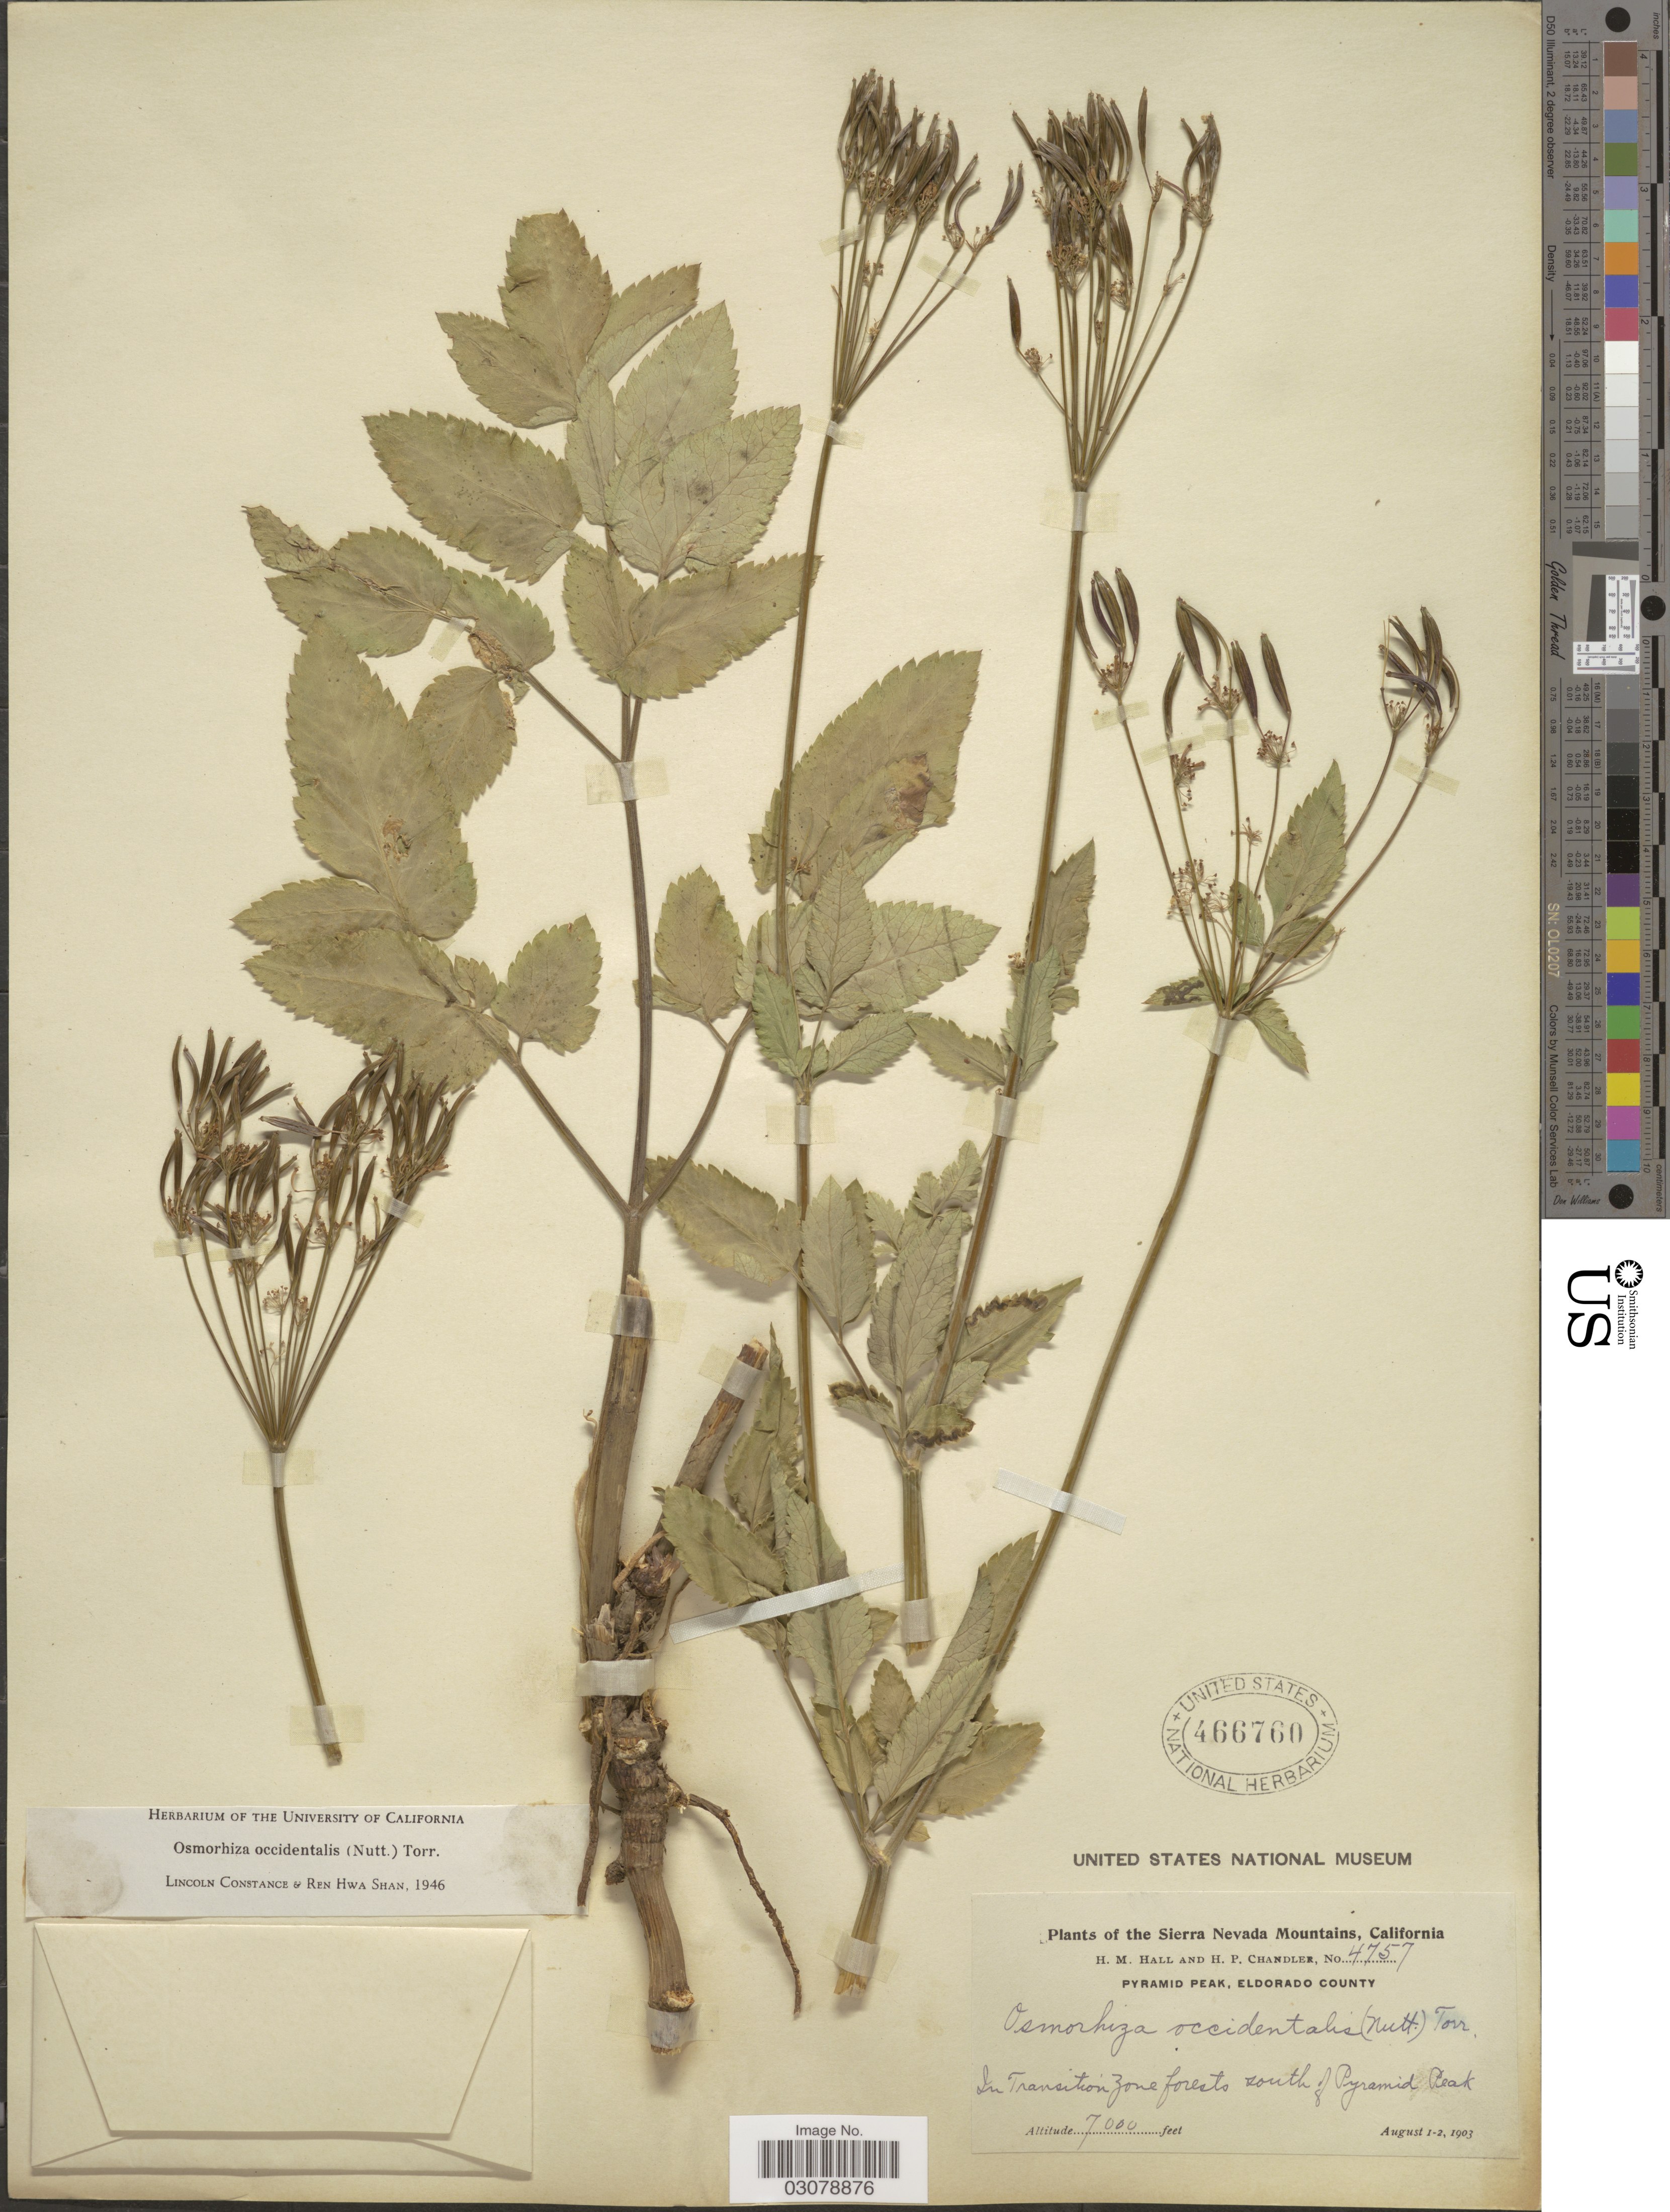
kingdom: Plantae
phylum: Tracheophyta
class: Magnoliopsida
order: Apiales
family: Apiaceae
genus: Osmorhiza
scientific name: Osmorhiza occidentalis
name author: (Nutt.) Torr.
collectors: H. M. Hall & H. Chandler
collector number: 4757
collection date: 1903-08-01/1903-08-02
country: United States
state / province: California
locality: The Sierra Nevada Mountains, California, In Transition Zone forests south of Pyramid Peak.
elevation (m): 2134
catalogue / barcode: US 466760